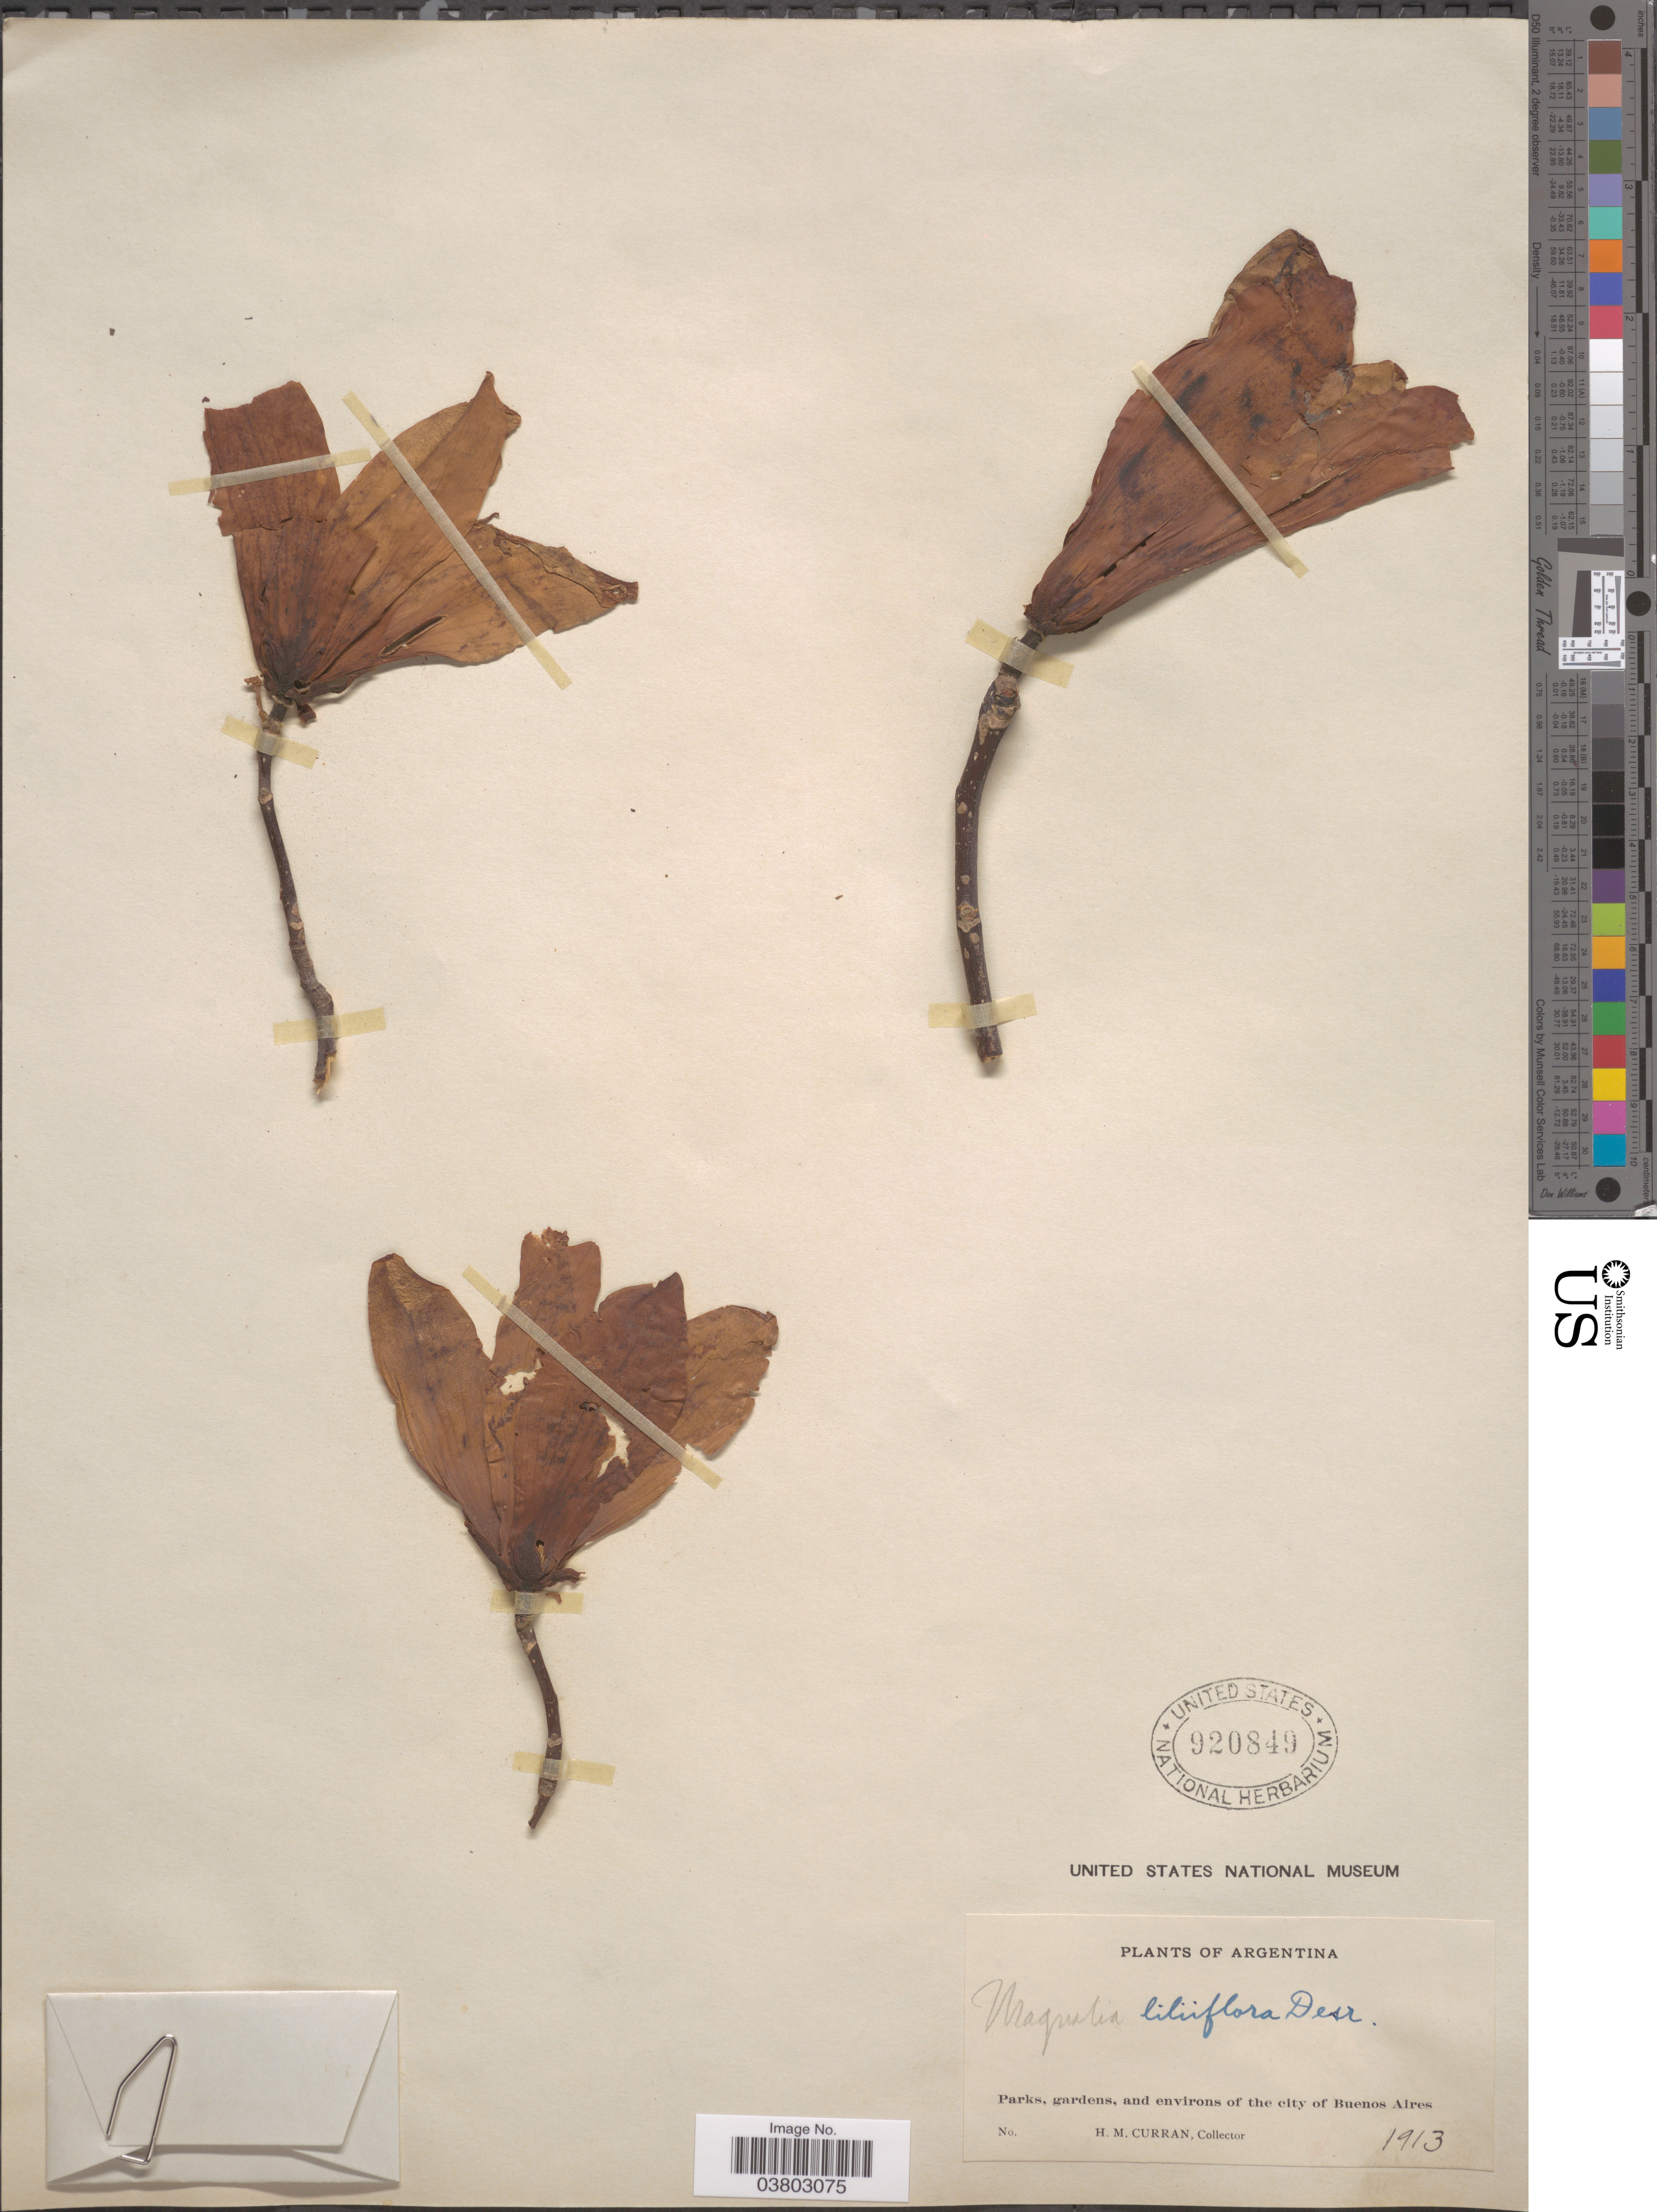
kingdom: Plantae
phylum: Tracheophyta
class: Magnoliopsida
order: Magnoliales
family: Magnoliaceae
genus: Magnolia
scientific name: Magnolia quinquepeta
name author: (Buc'hoz) Dandy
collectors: H. M. Curran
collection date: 1913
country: Argentina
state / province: Buenos Aires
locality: Parks, gardens, and environs of the city of Buenos Aires.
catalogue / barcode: US 920849